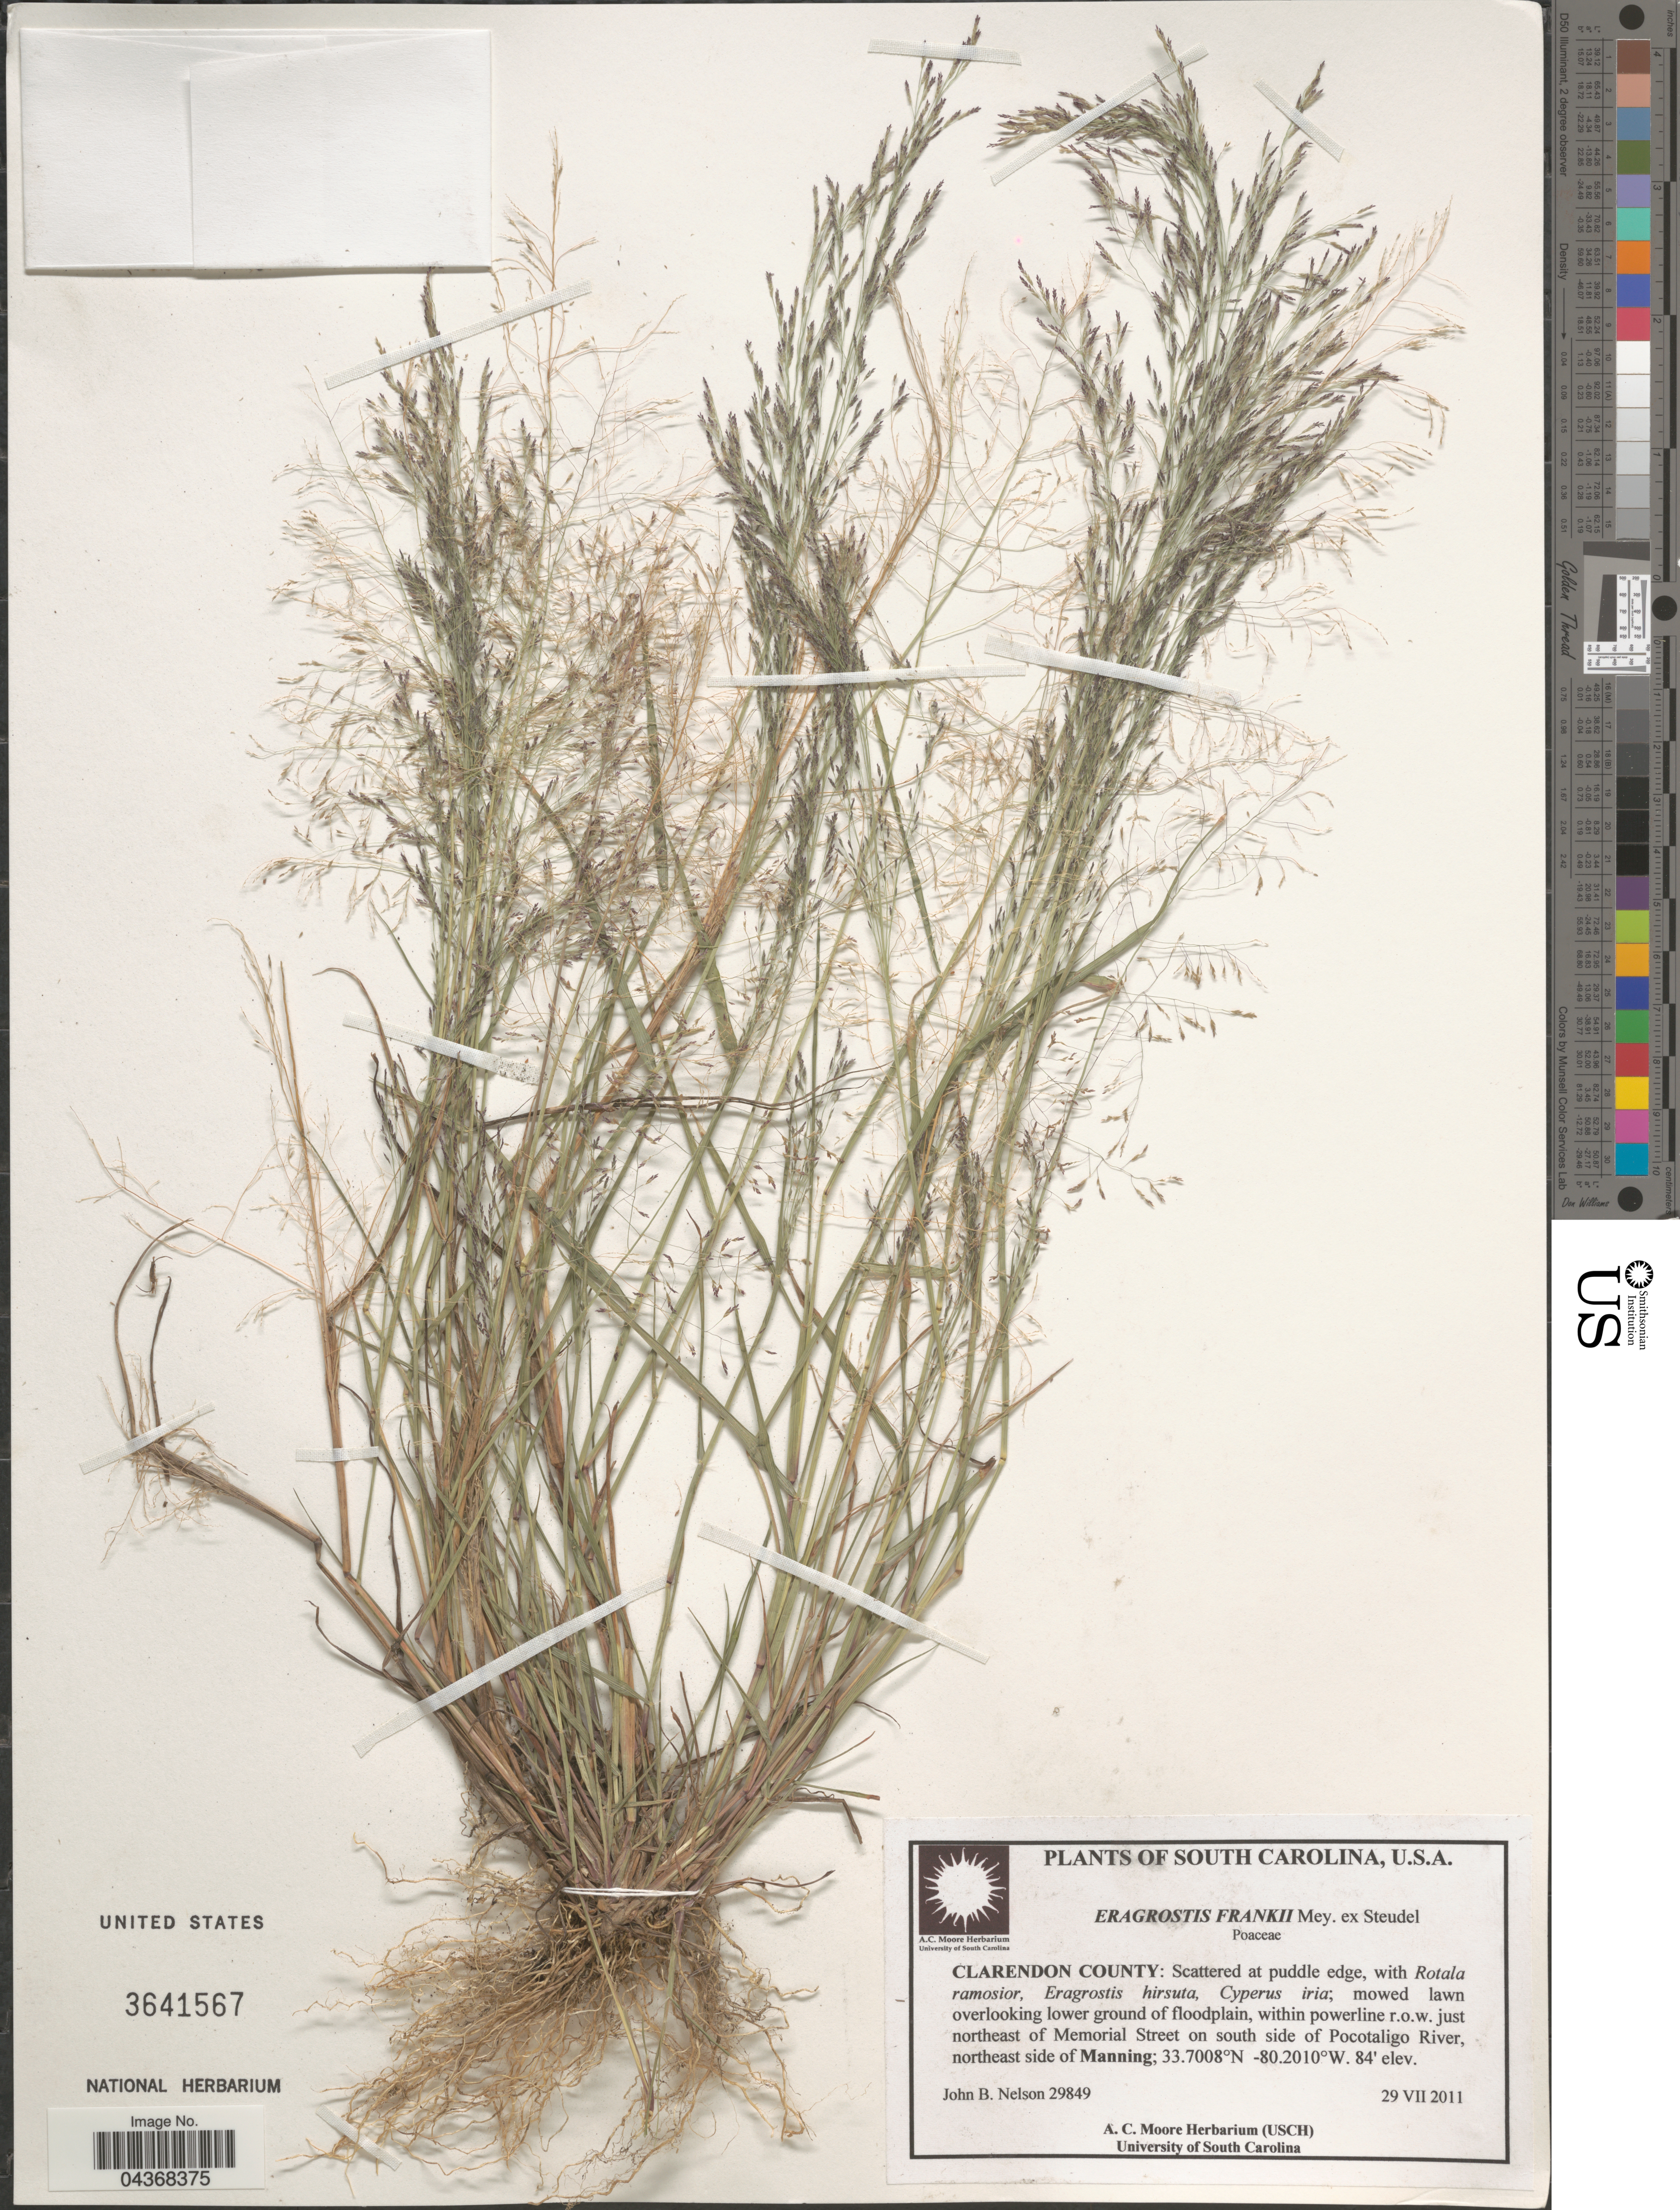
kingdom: Plantae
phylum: Tracheophyta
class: Liliopsida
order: Poales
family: Poaceae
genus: Eragrostis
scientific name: Eragrostis frankii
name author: C.A. Mey. ex Steud.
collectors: J. B. Nelson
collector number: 29849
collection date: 2011-07-29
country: United States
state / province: South Carolina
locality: Clarendon County: Scattered at puddle edge, mowed lawn overlooking lower ground of floodplain, within powerline r. o. w. just northeast of Memorial Street on south side of Pocotaligo River, northeast side of Manning.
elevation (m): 26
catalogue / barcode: US 3641567